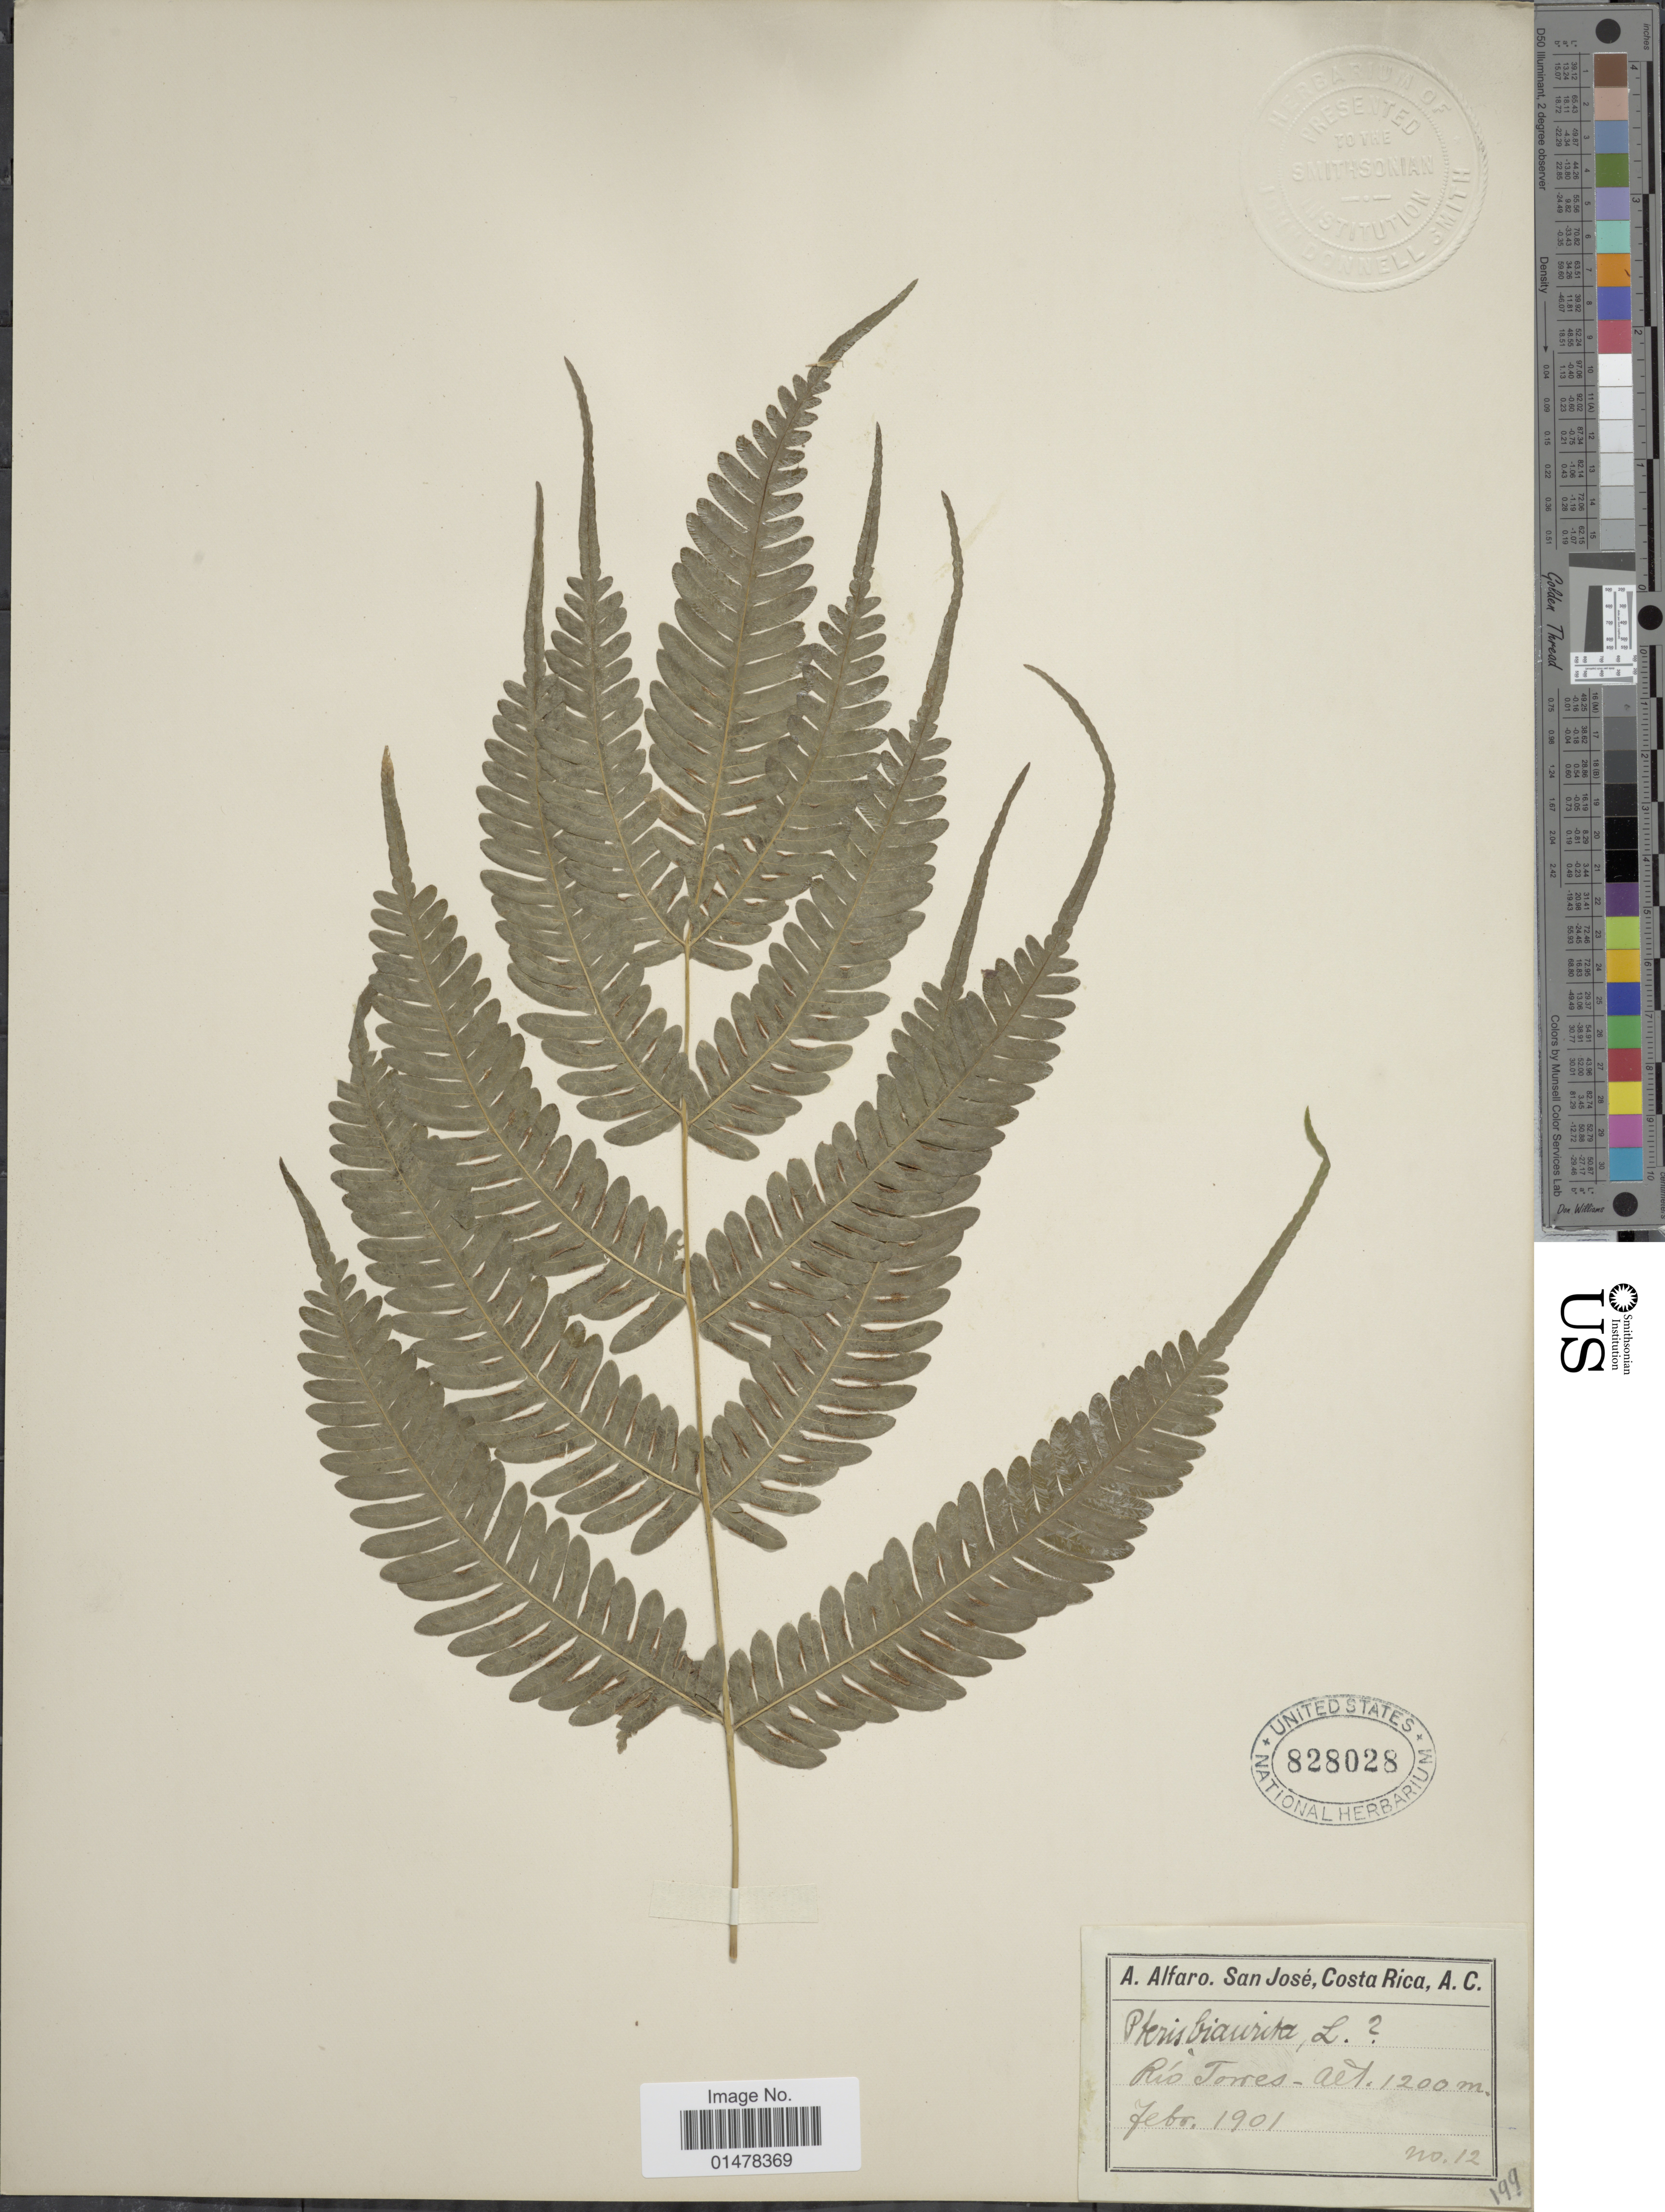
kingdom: Plantae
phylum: Tracheophyta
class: Polypodiopsida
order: Polypodiales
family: Pteridaceae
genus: Pteris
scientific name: Pteris quadriaurita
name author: Retz.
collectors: A. Alfaro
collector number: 12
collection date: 1901-02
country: Costa Rica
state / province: San José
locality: San José, Costa Rica, A.C. RioTorres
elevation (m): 1200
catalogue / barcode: US 828028